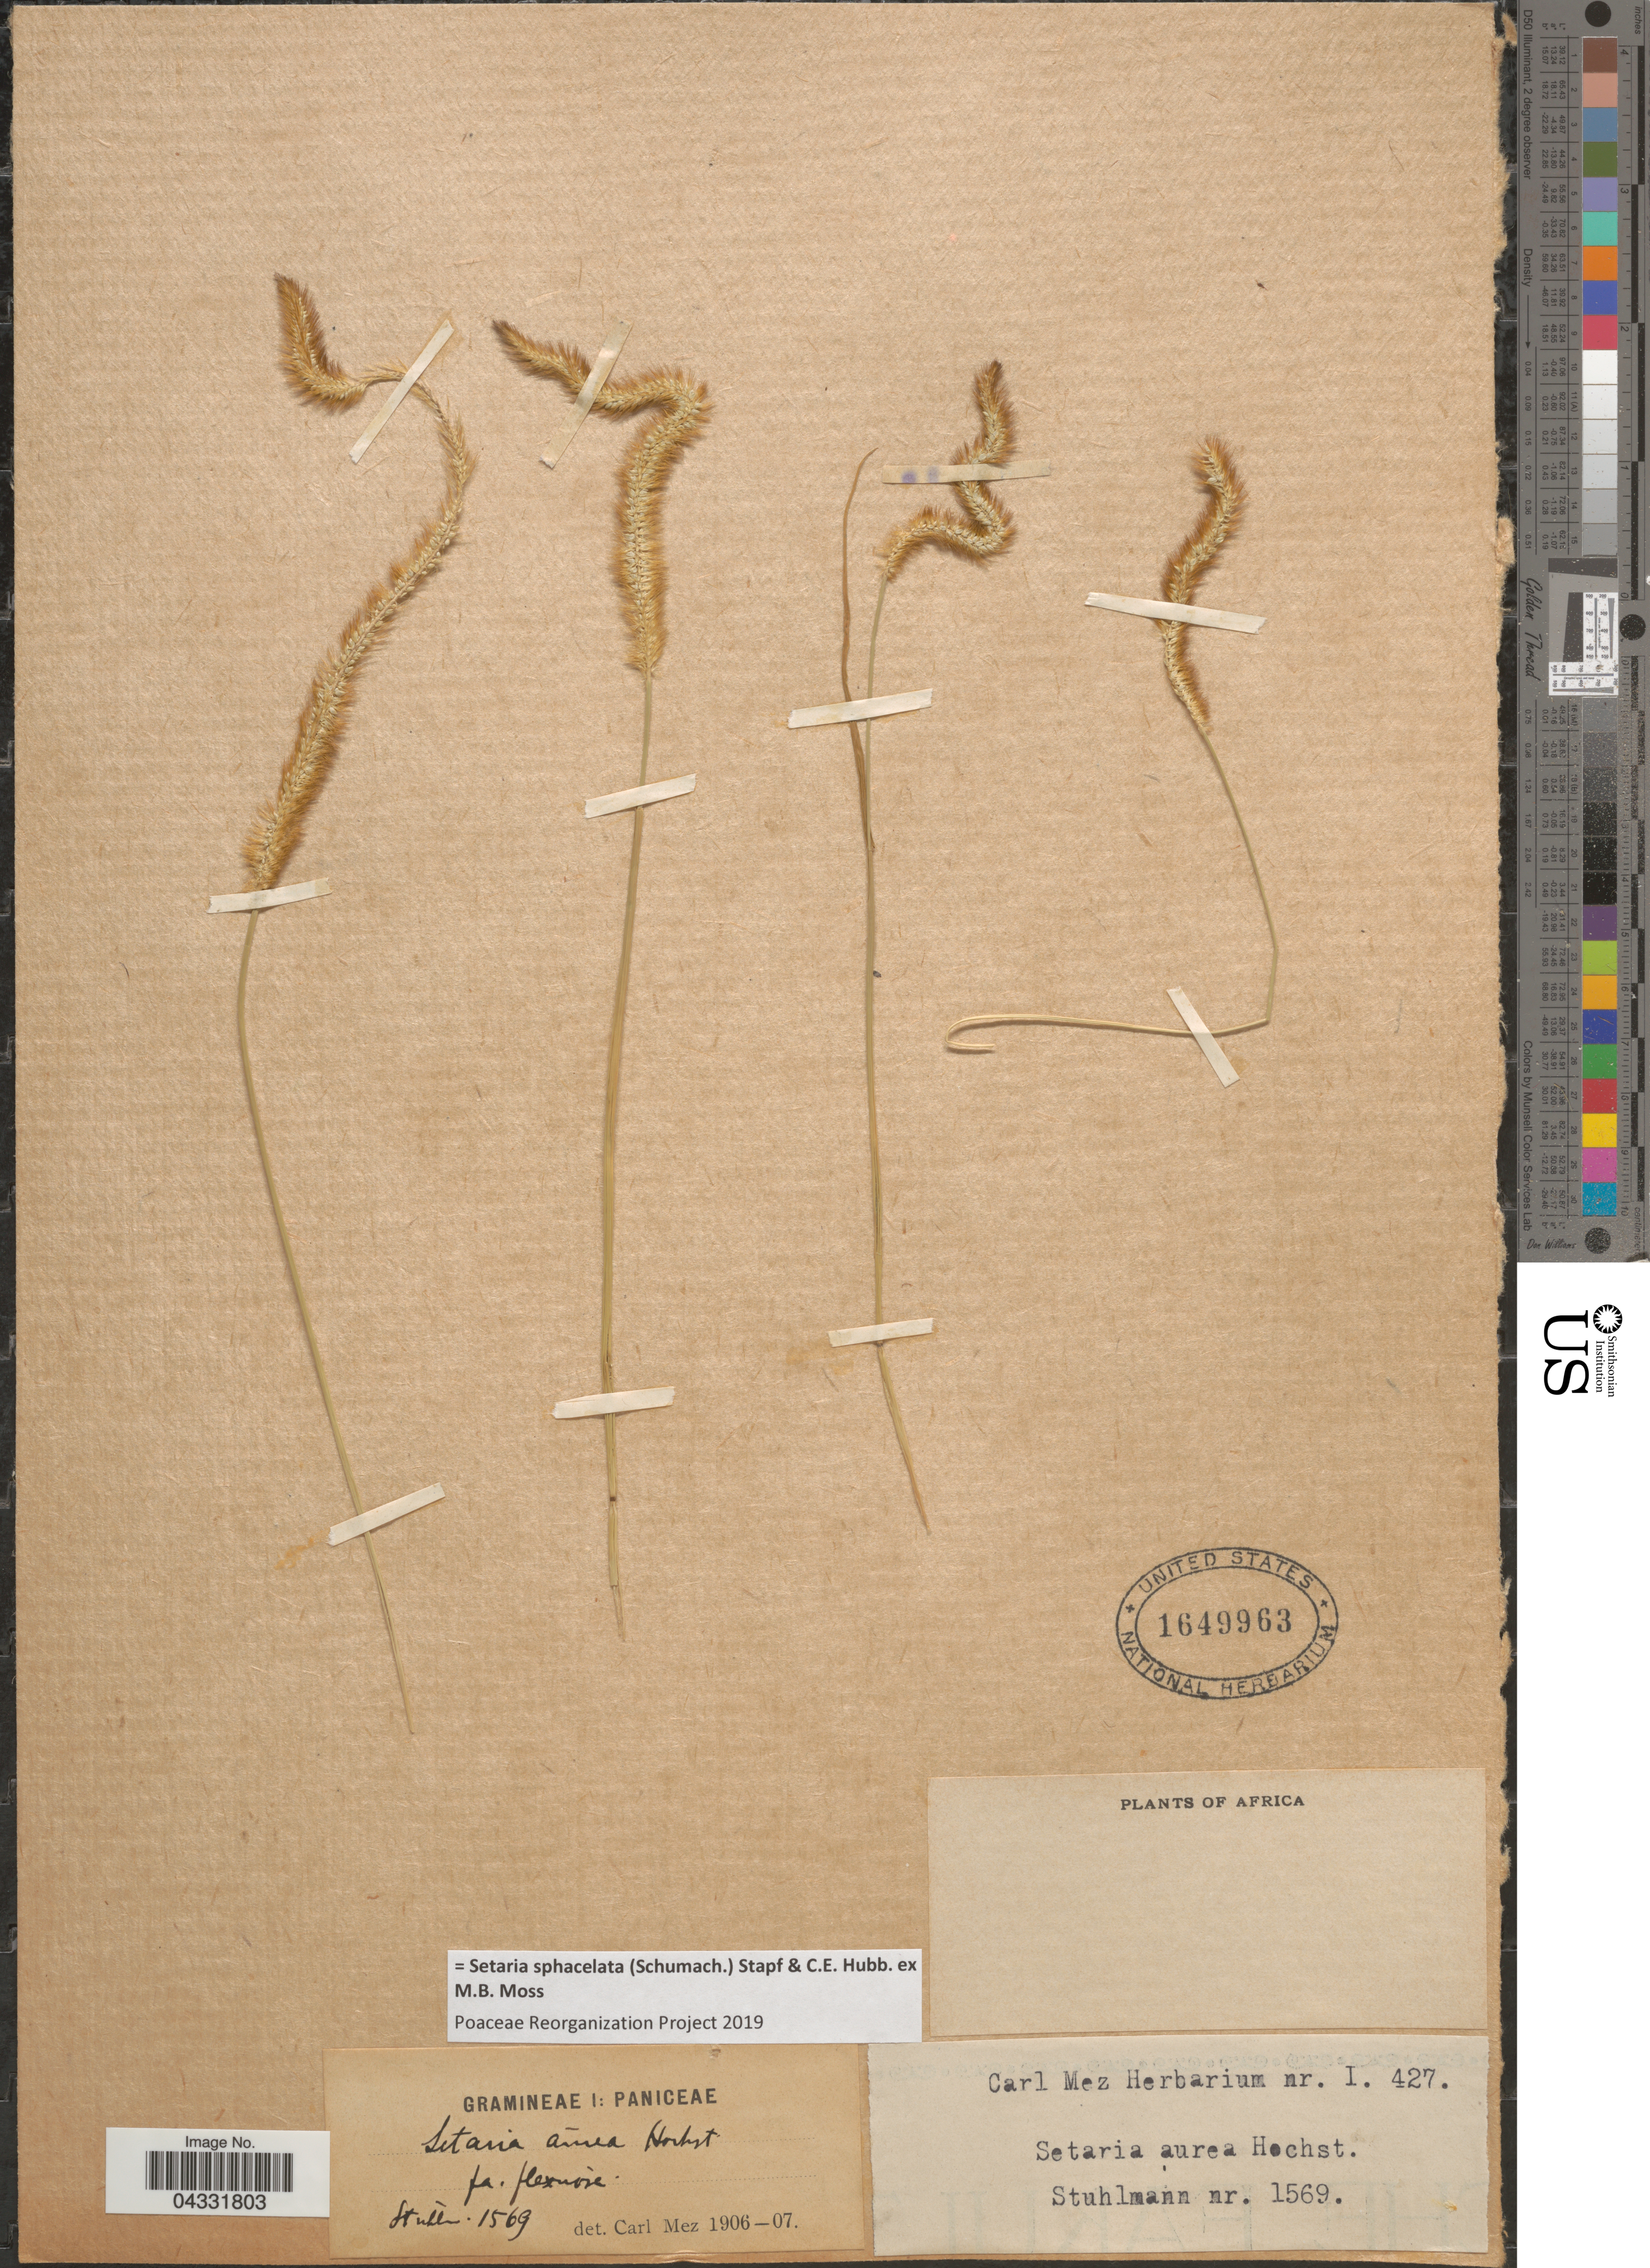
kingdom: Plantae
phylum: Tracheophyta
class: Liliopsida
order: Poales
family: Poaceae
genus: Setaria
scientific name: Setaria sphacelata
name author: (Schumach.) Stapf & Hubb. ex Moss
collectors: -. Stuhlmann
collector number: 1569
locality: Africa.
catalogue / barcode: US 1649963